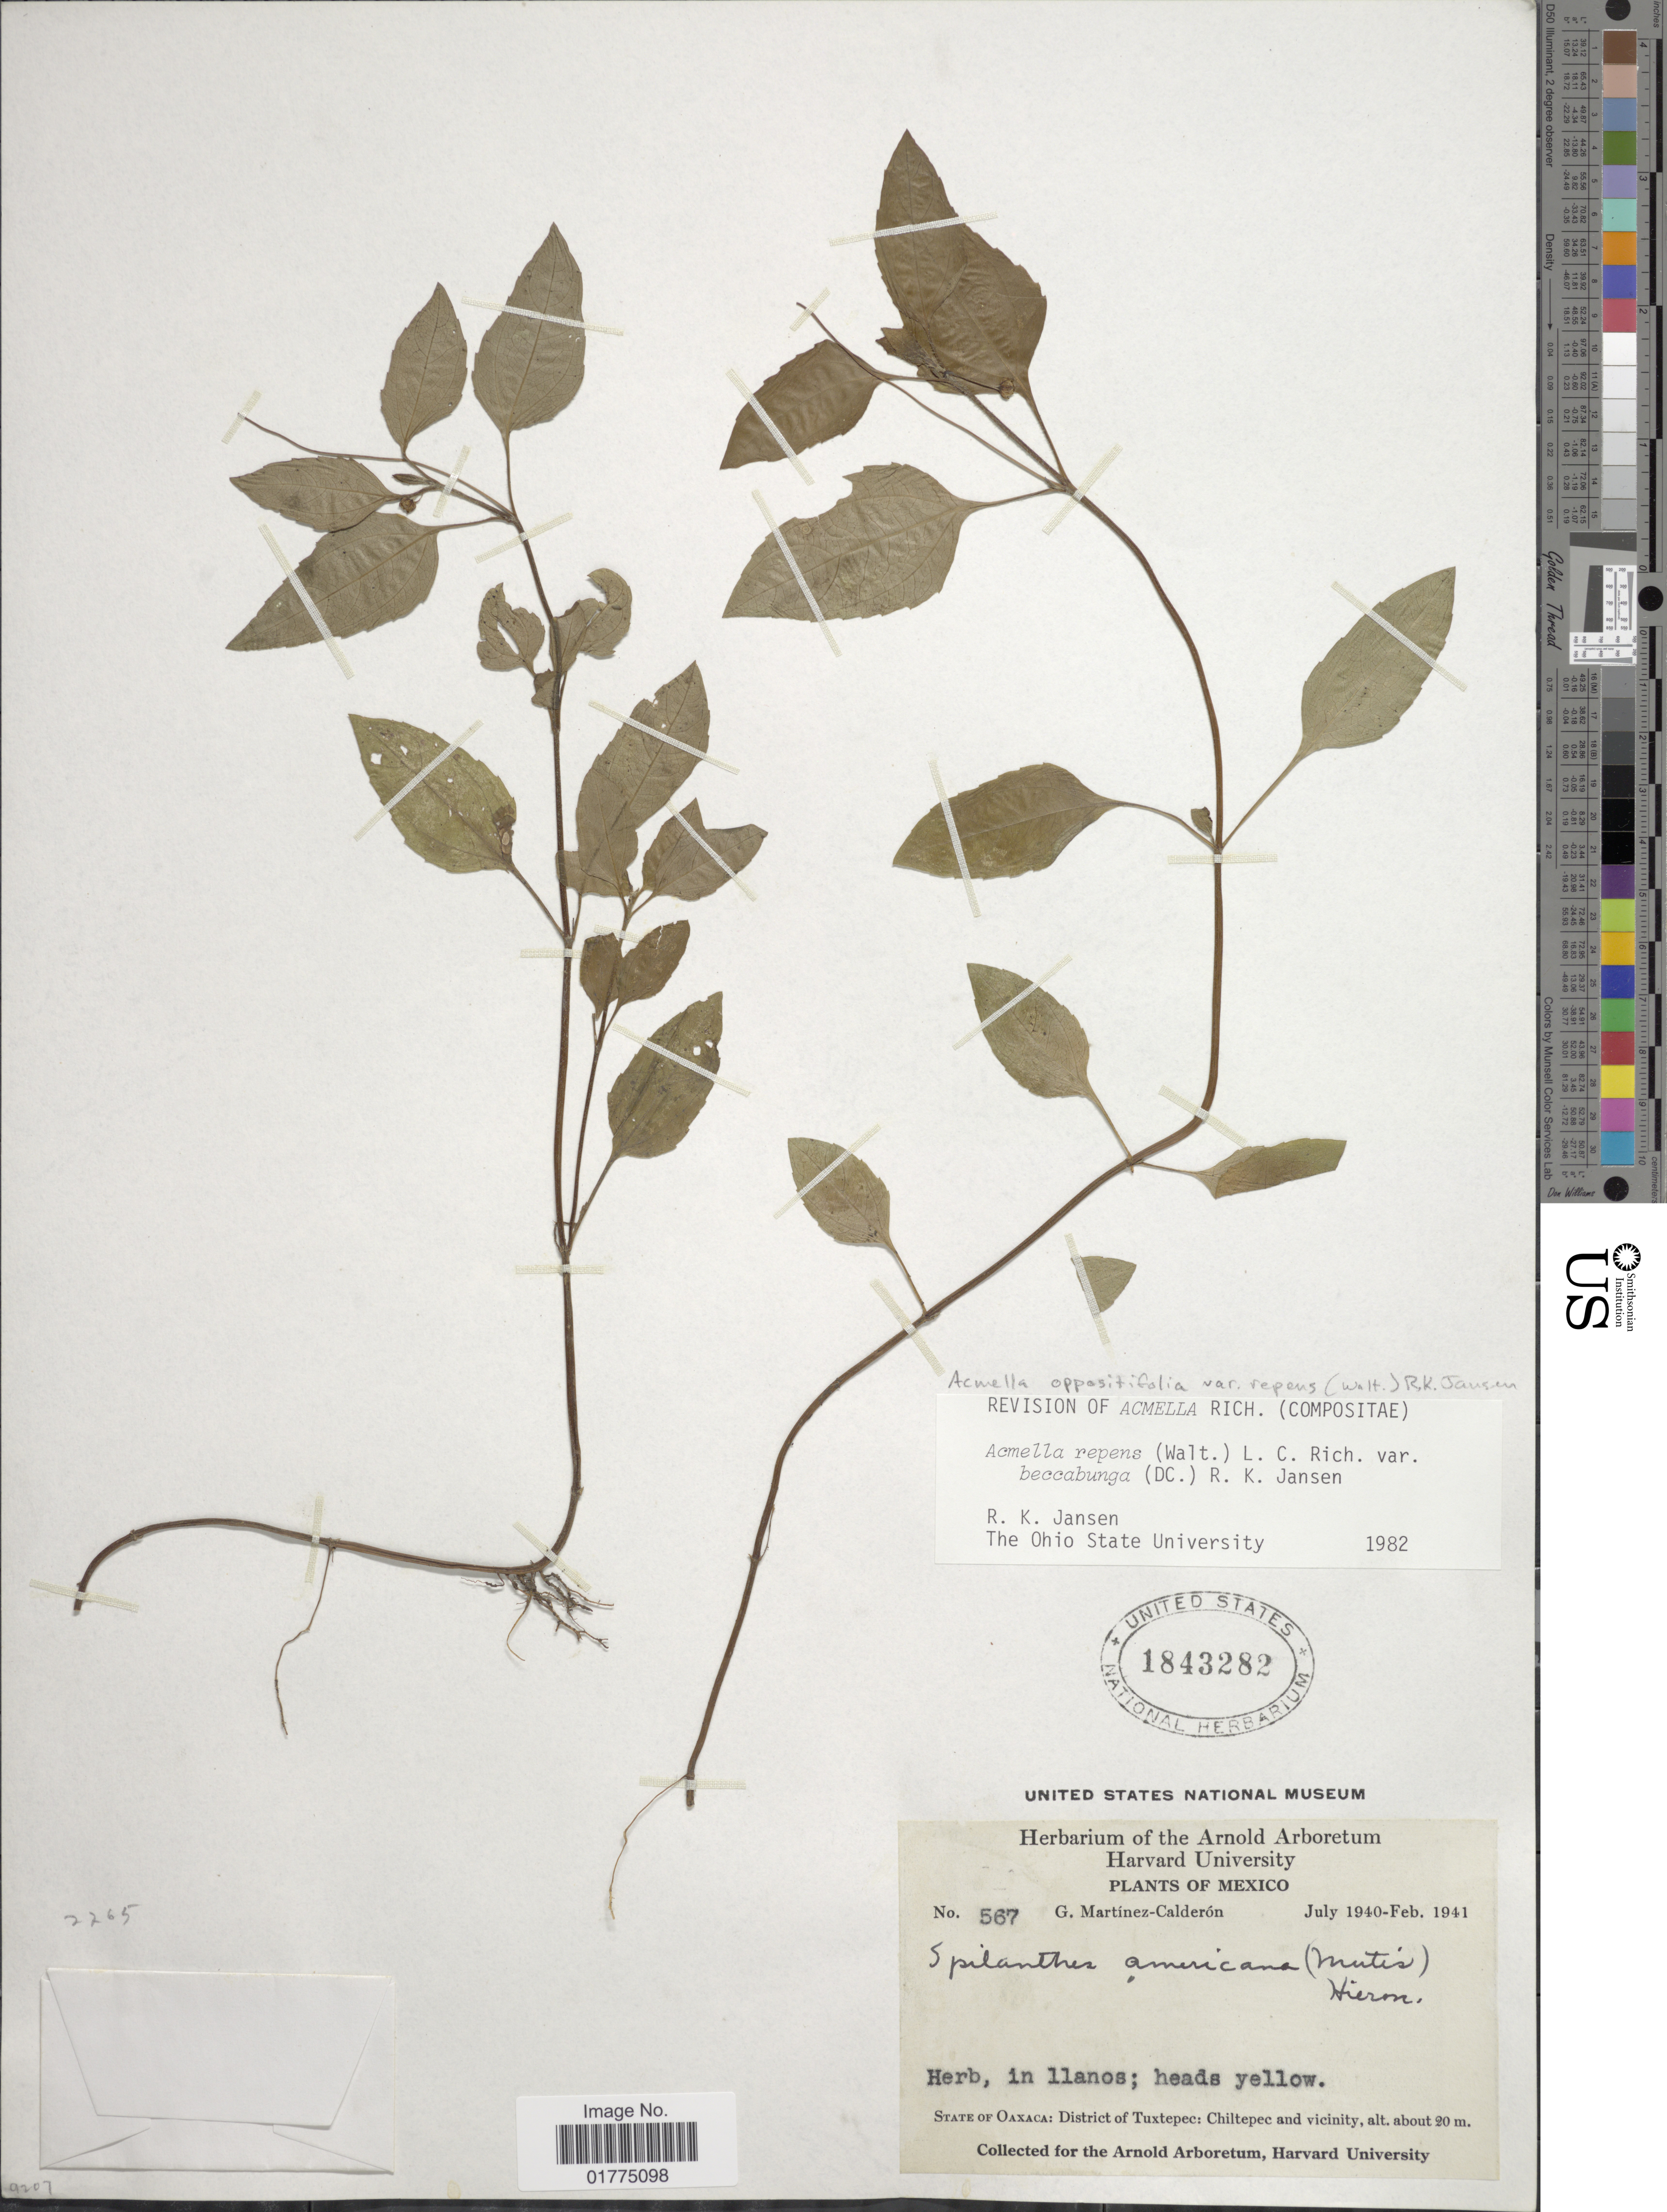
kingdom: Plantae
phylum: Tracheophyta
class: Magnoliopsida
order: Asterales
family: Asteraceae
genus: Acmella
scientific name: Acmella repens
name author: (Walter) Rich.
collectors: G. Martínez Calderón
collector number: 567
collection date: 1940-07/1941-02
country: Mexico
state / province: Oaxaca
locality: State of Oaxaca: District of Tuxtepec: Chiltepec and vicinity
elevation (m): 20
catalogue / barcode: US 1843282